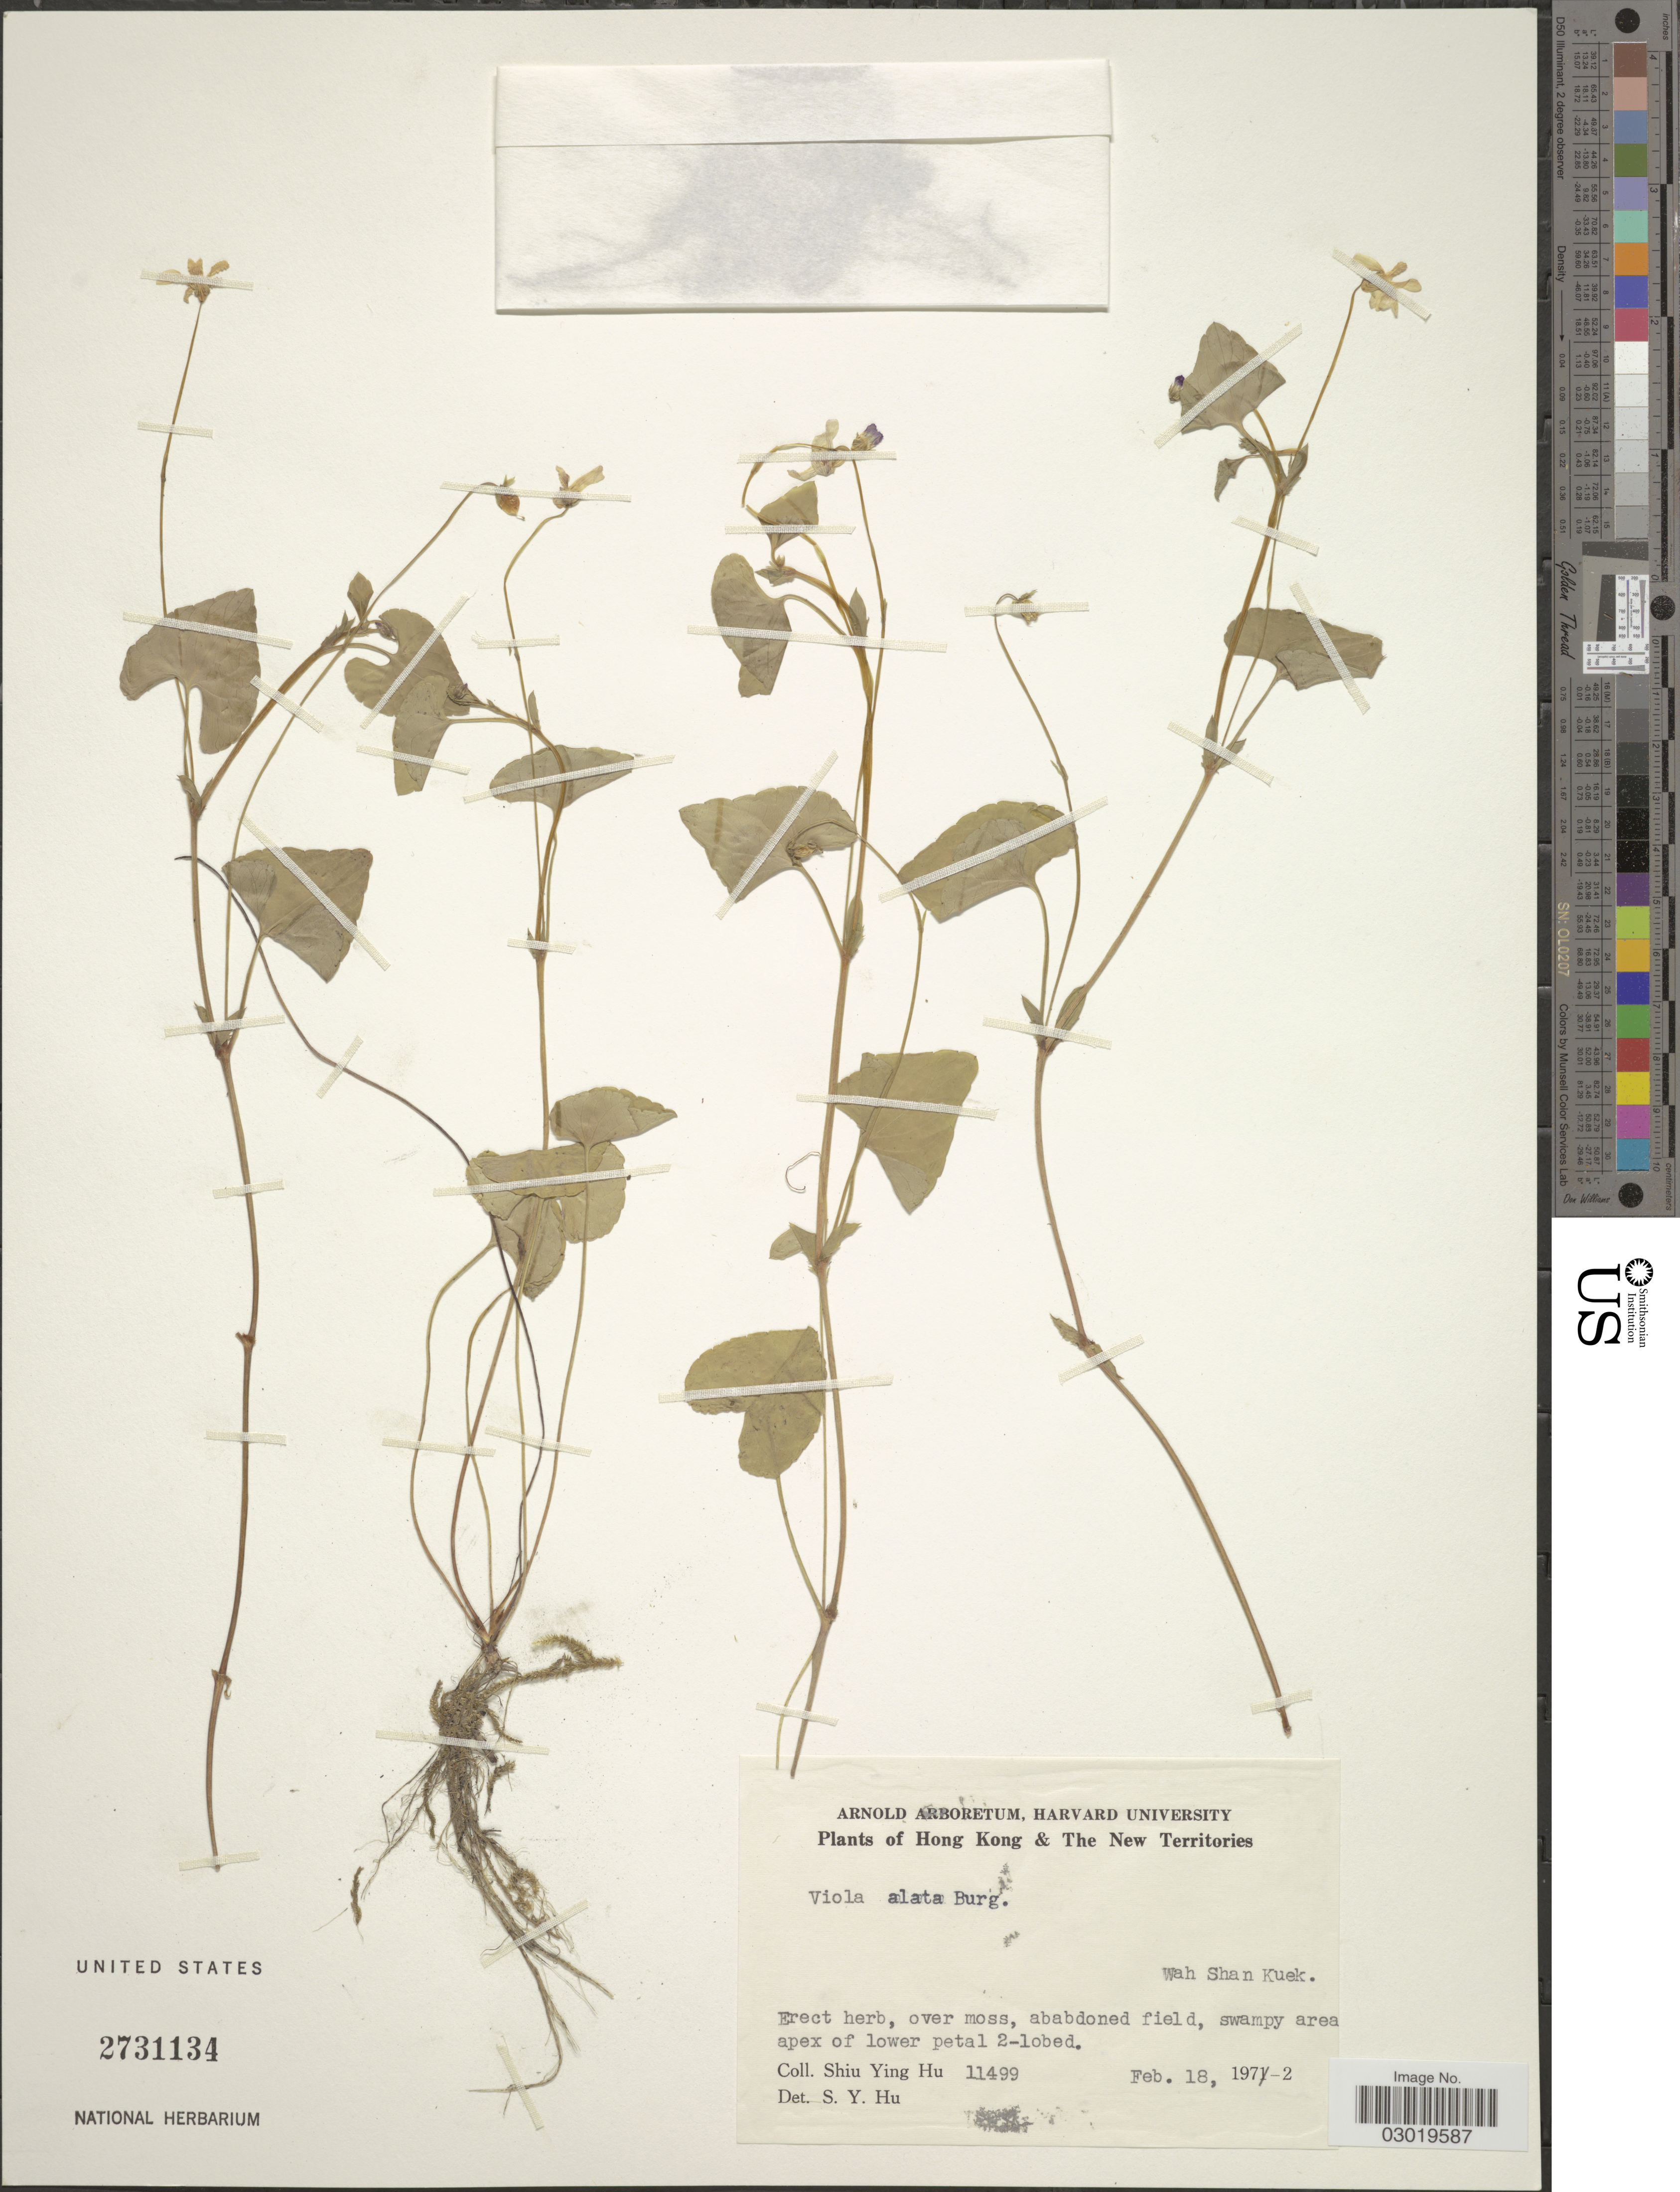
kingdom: Plantae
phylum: Tracheophyta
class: Magnoliopsida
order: Malpighiales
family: Violaceae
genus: Viola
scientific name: Viola alata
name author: Burgersd.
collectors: S. Y. Hu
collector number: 11499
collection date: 1972-02-18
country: China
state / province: Hong Kong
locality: The New Territories, Wah Shan Kuek.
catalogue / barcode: US 2731134